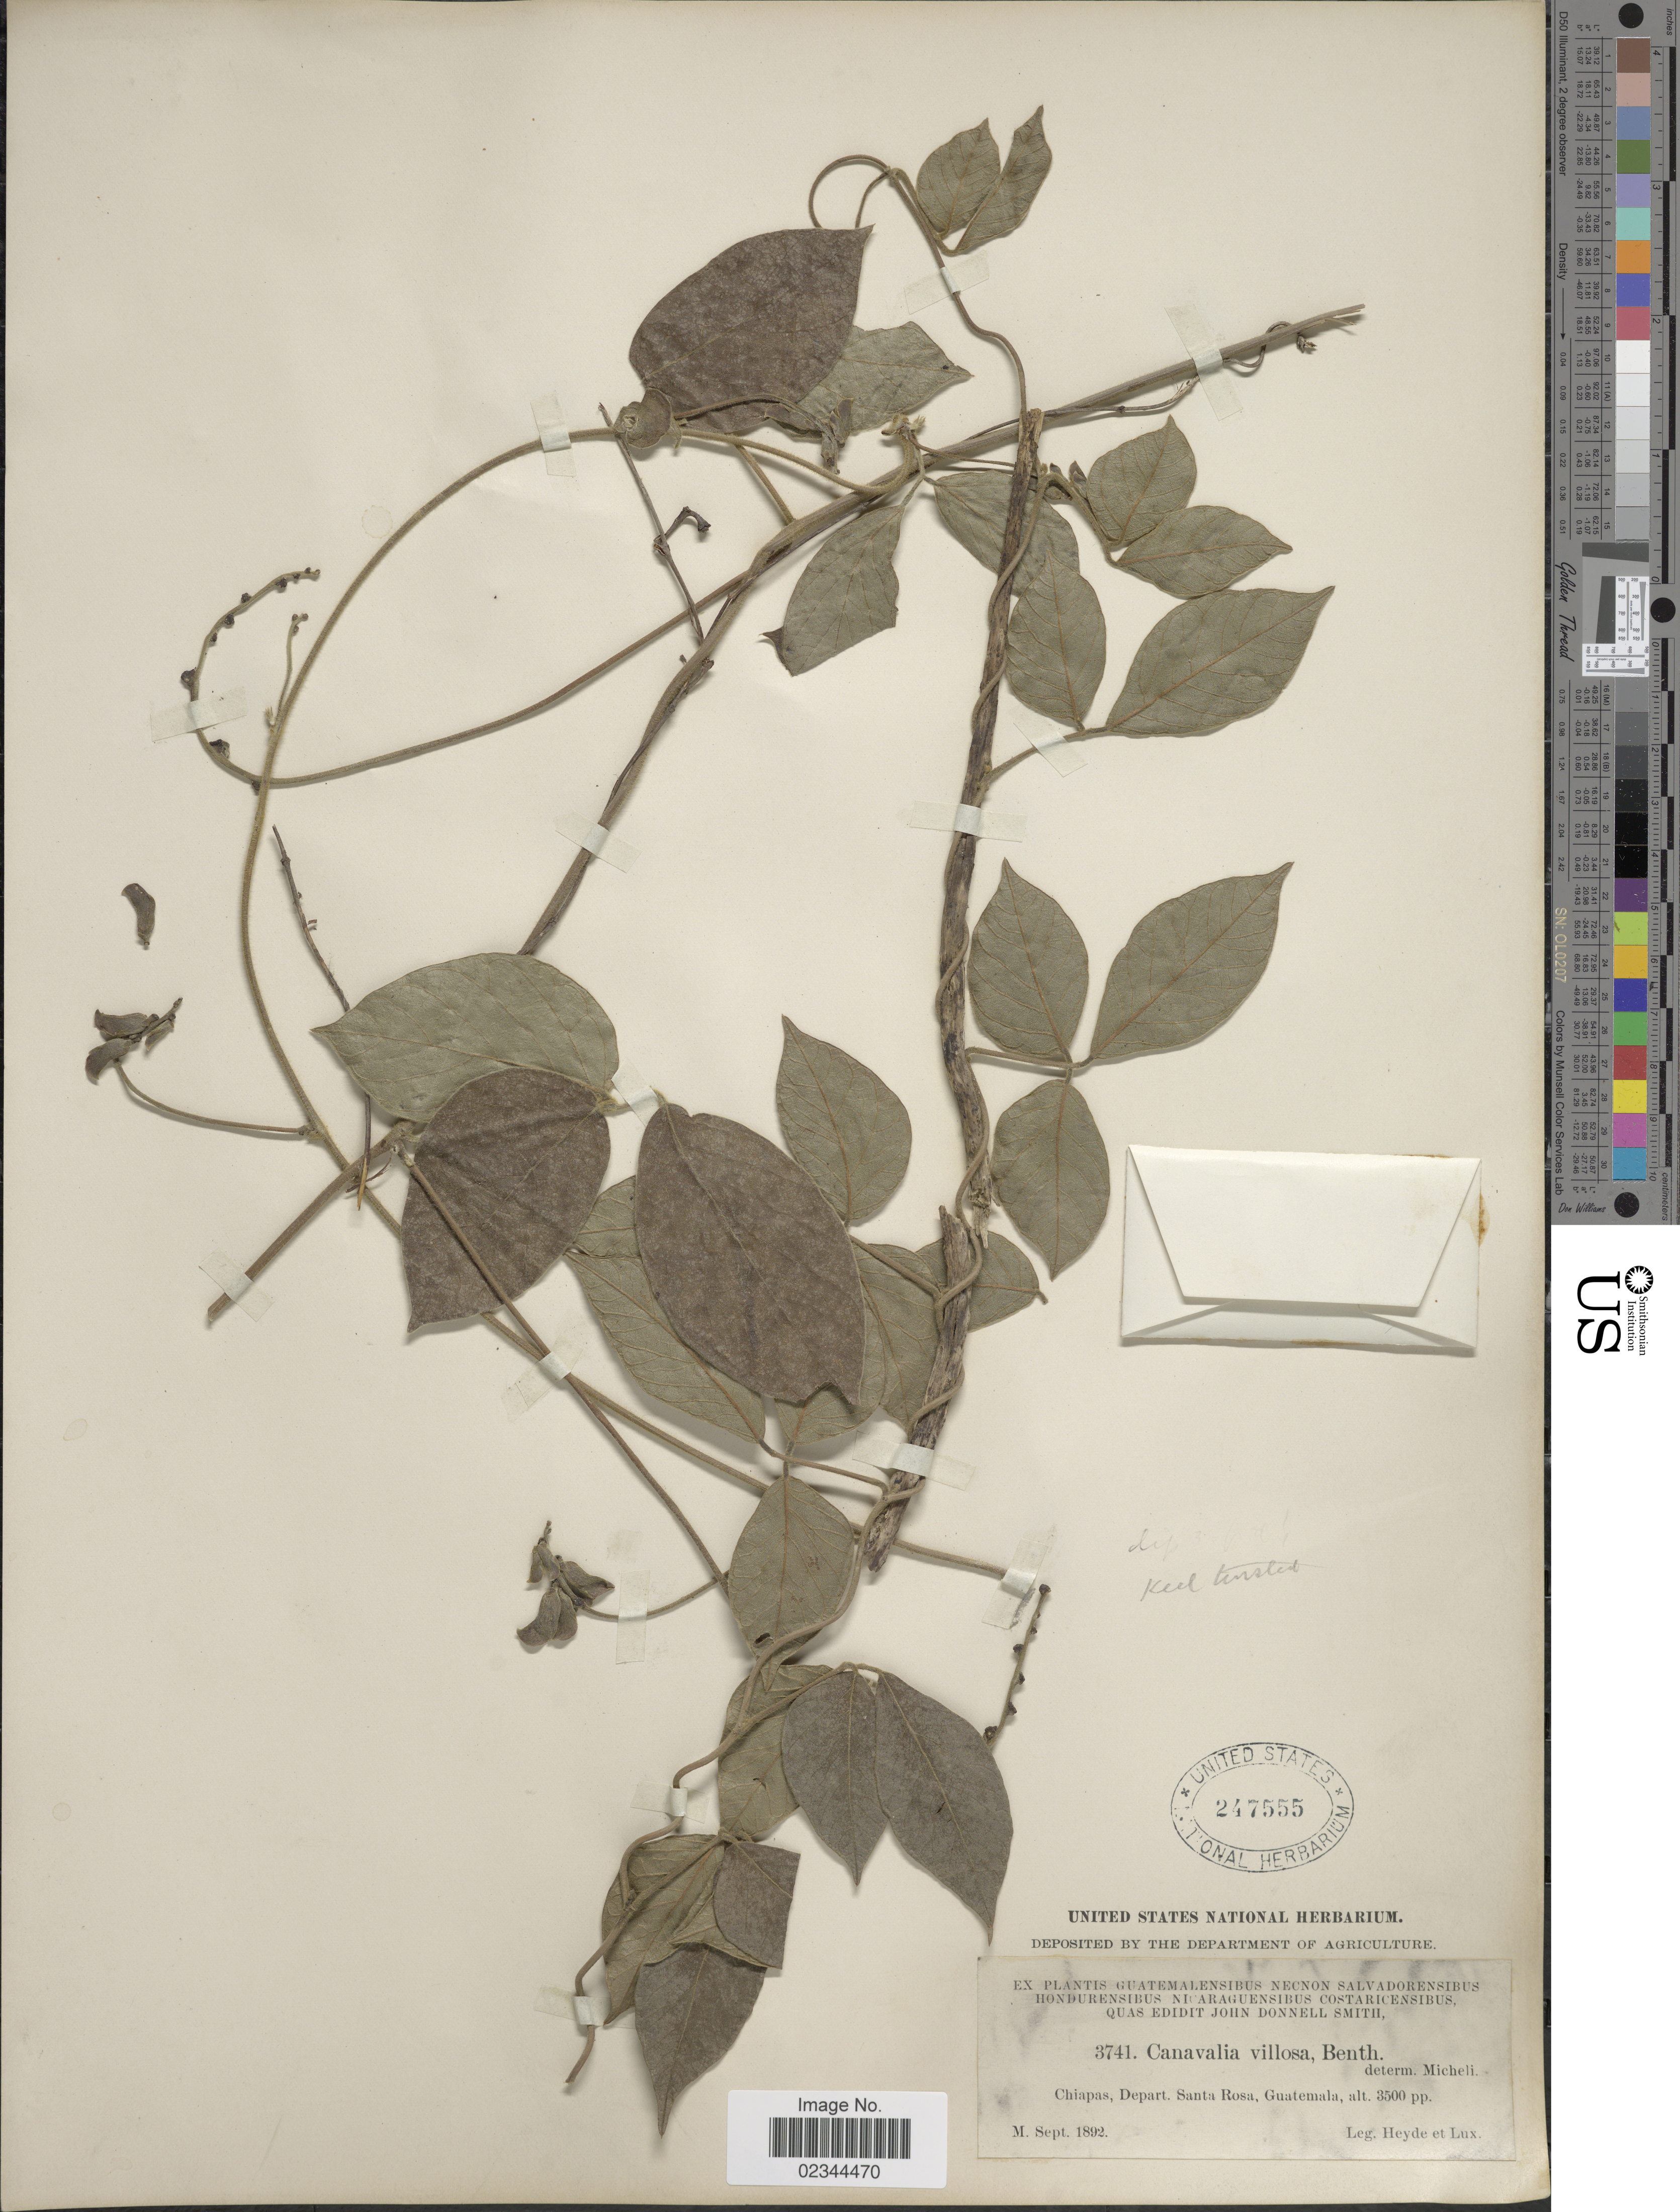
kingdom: Plantae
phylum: Tracheophyta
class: Magnoliopsida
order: Fabales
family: Fabaceae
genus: Canavalia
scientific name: Canavalia villosa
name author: Benth.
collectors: Heyde & Lux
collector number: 3741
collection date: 1892-09-03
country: Guatemala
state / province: Santa Rosa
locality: Chiapas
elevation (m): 1067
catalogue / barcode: US 247555